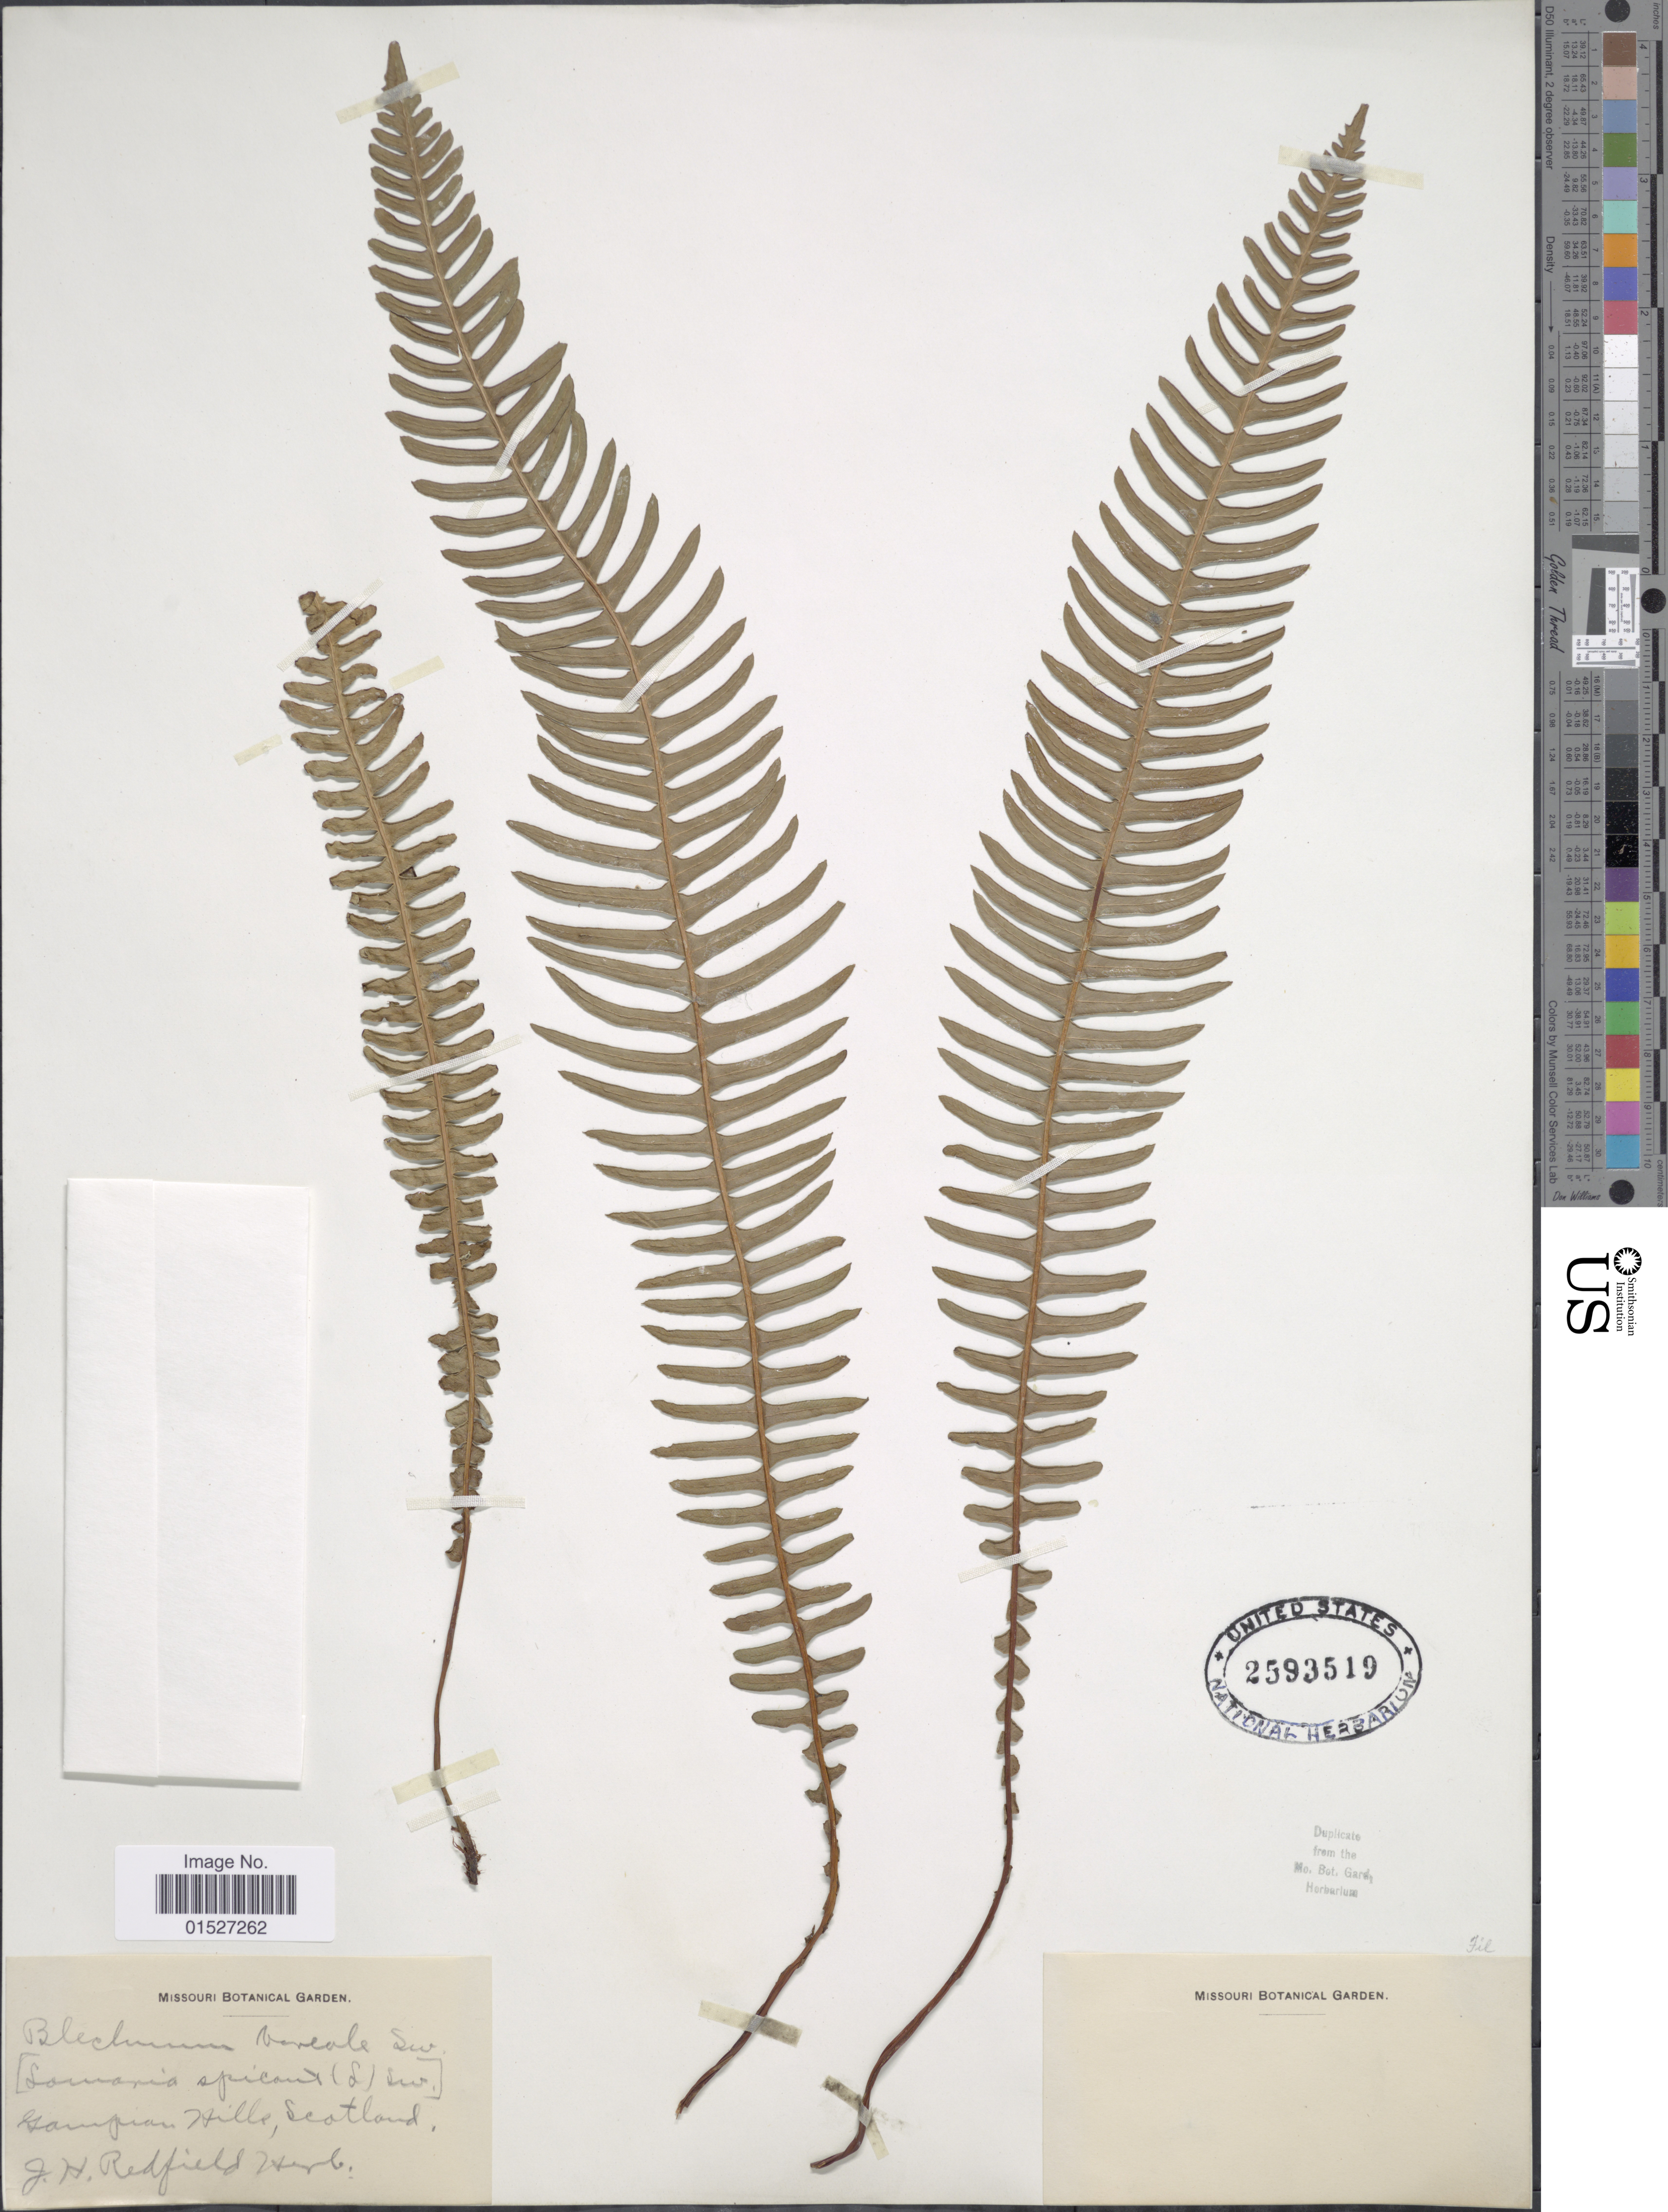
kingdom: Plantae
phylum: Tracheophyta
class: Polypodiopsida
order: Polypodiales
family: Blechnaceae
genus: Blechnum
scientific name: Blechnum spicant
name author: (L.) Sm.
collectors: J. Redfield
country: United Kingdom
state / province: Scotland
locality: Grampian Hills.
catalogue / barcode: US 2593519